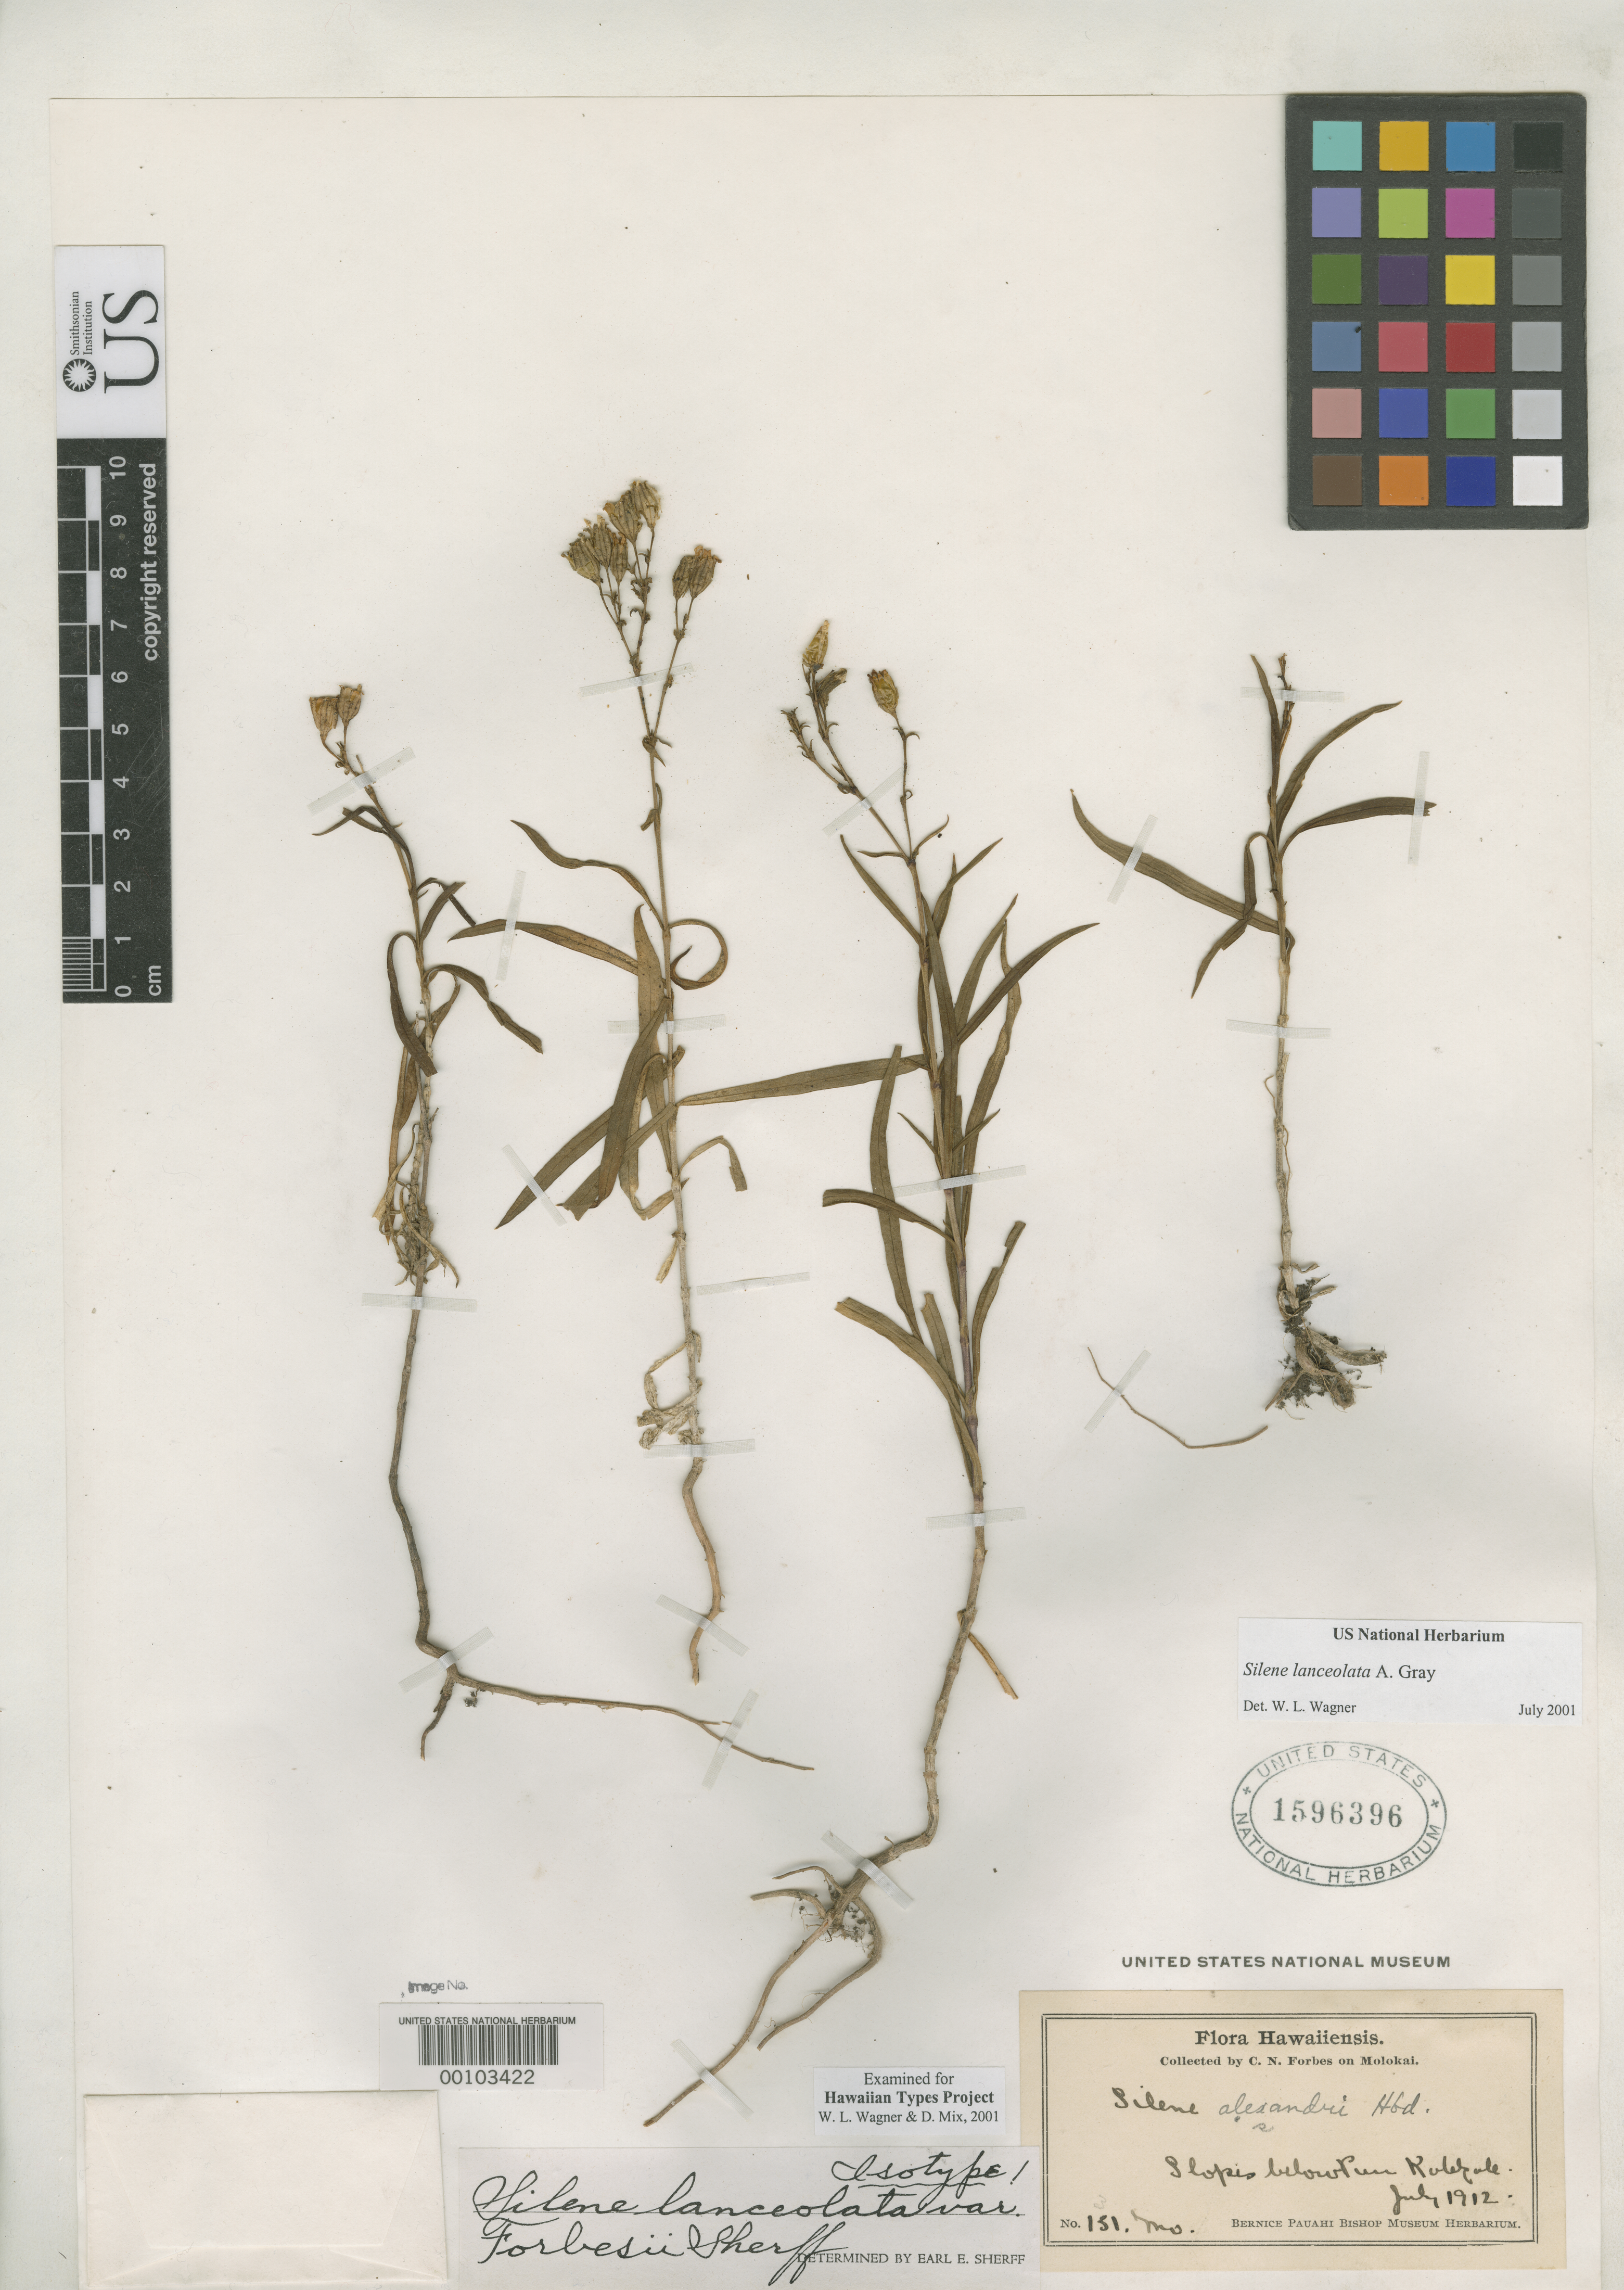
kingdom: Plantae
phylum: Tracheophyta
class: Magnoliopsida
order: Caryophyllales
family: Caryophyllaceae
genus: Silene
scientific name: Silene lanceolata var. forbesii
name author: Sherff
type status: Isotype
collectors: C. N. Forbes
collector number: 131.Mo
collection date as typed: Jul 1912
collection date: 1912-07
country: United States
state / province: Hawaii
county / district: Maui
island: Moloka'i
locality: Southeastern Molokai, below Puu Kolekole.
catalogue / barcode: US 1596396